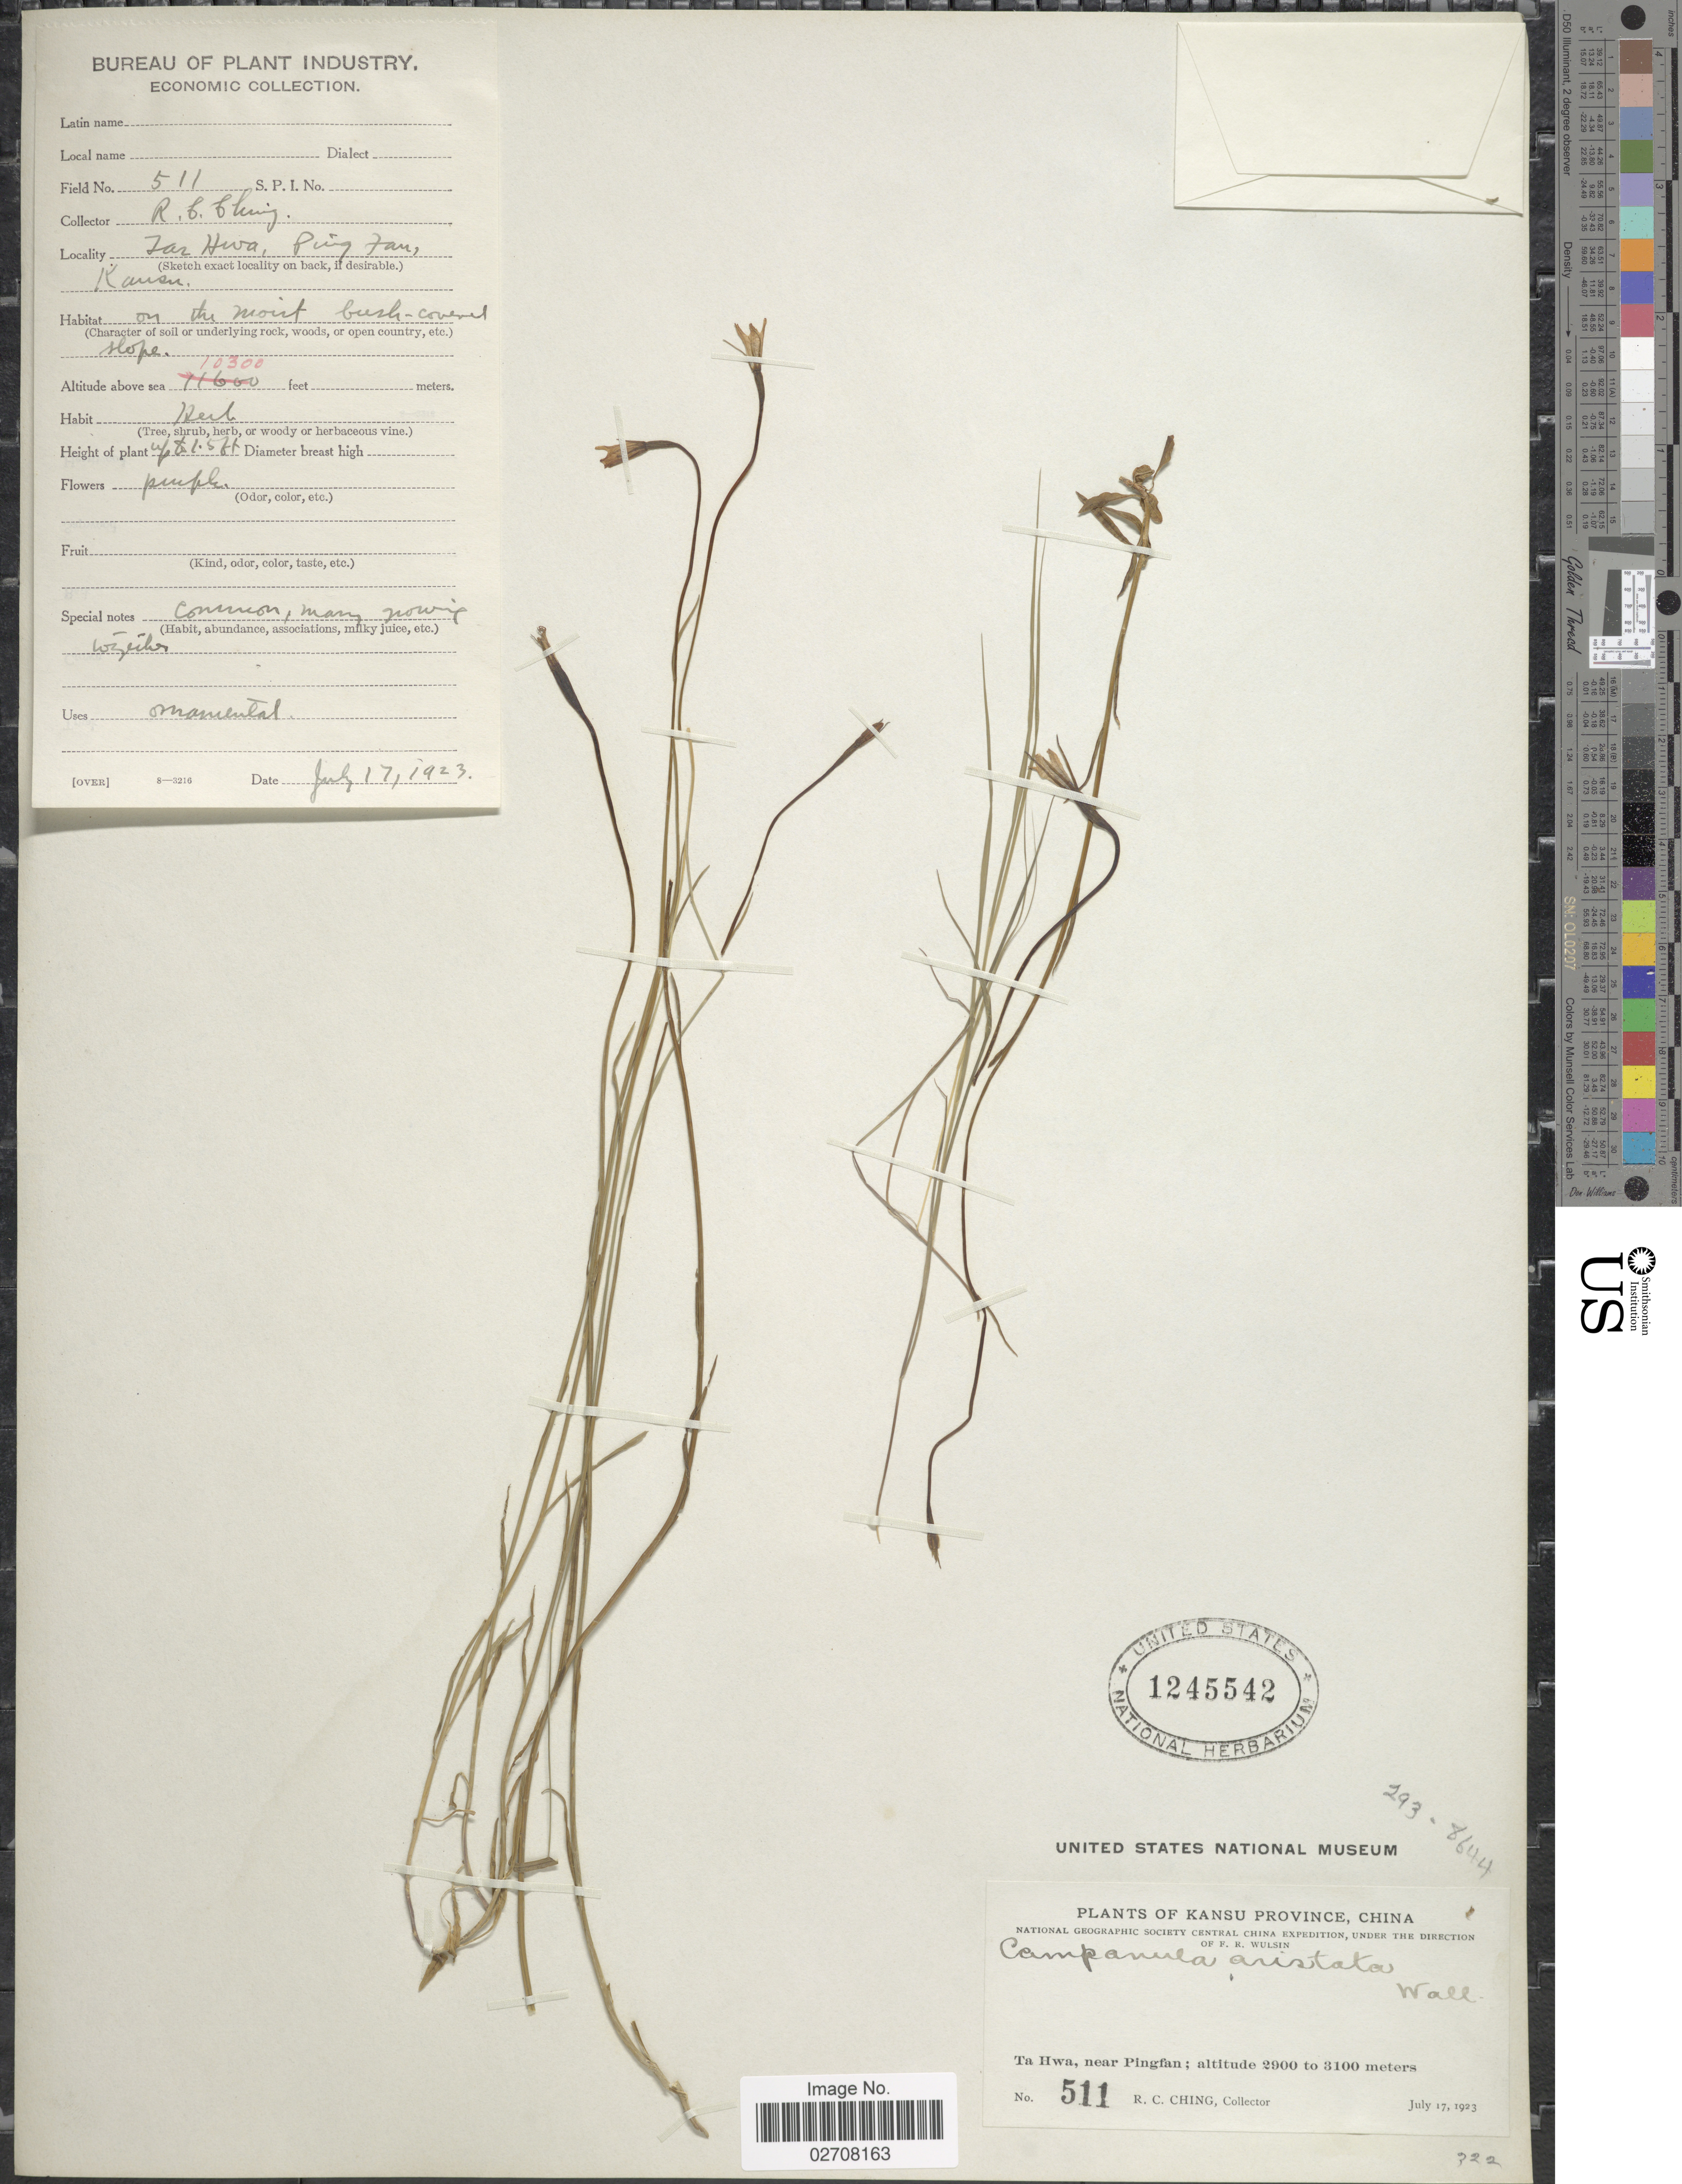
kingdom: Plantae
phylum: Tracheophyta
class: Magnoliopsida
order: Asterales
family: Campanulaceae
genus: Campanula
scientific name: Campanula aristata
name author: Wall.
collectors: R. C. Ching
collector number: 511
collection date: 1923-07-17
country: China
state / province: Gansu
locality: Kansu Province. Ta Hwa, near Pingfan.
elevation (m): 2900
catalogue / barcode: US 1245542